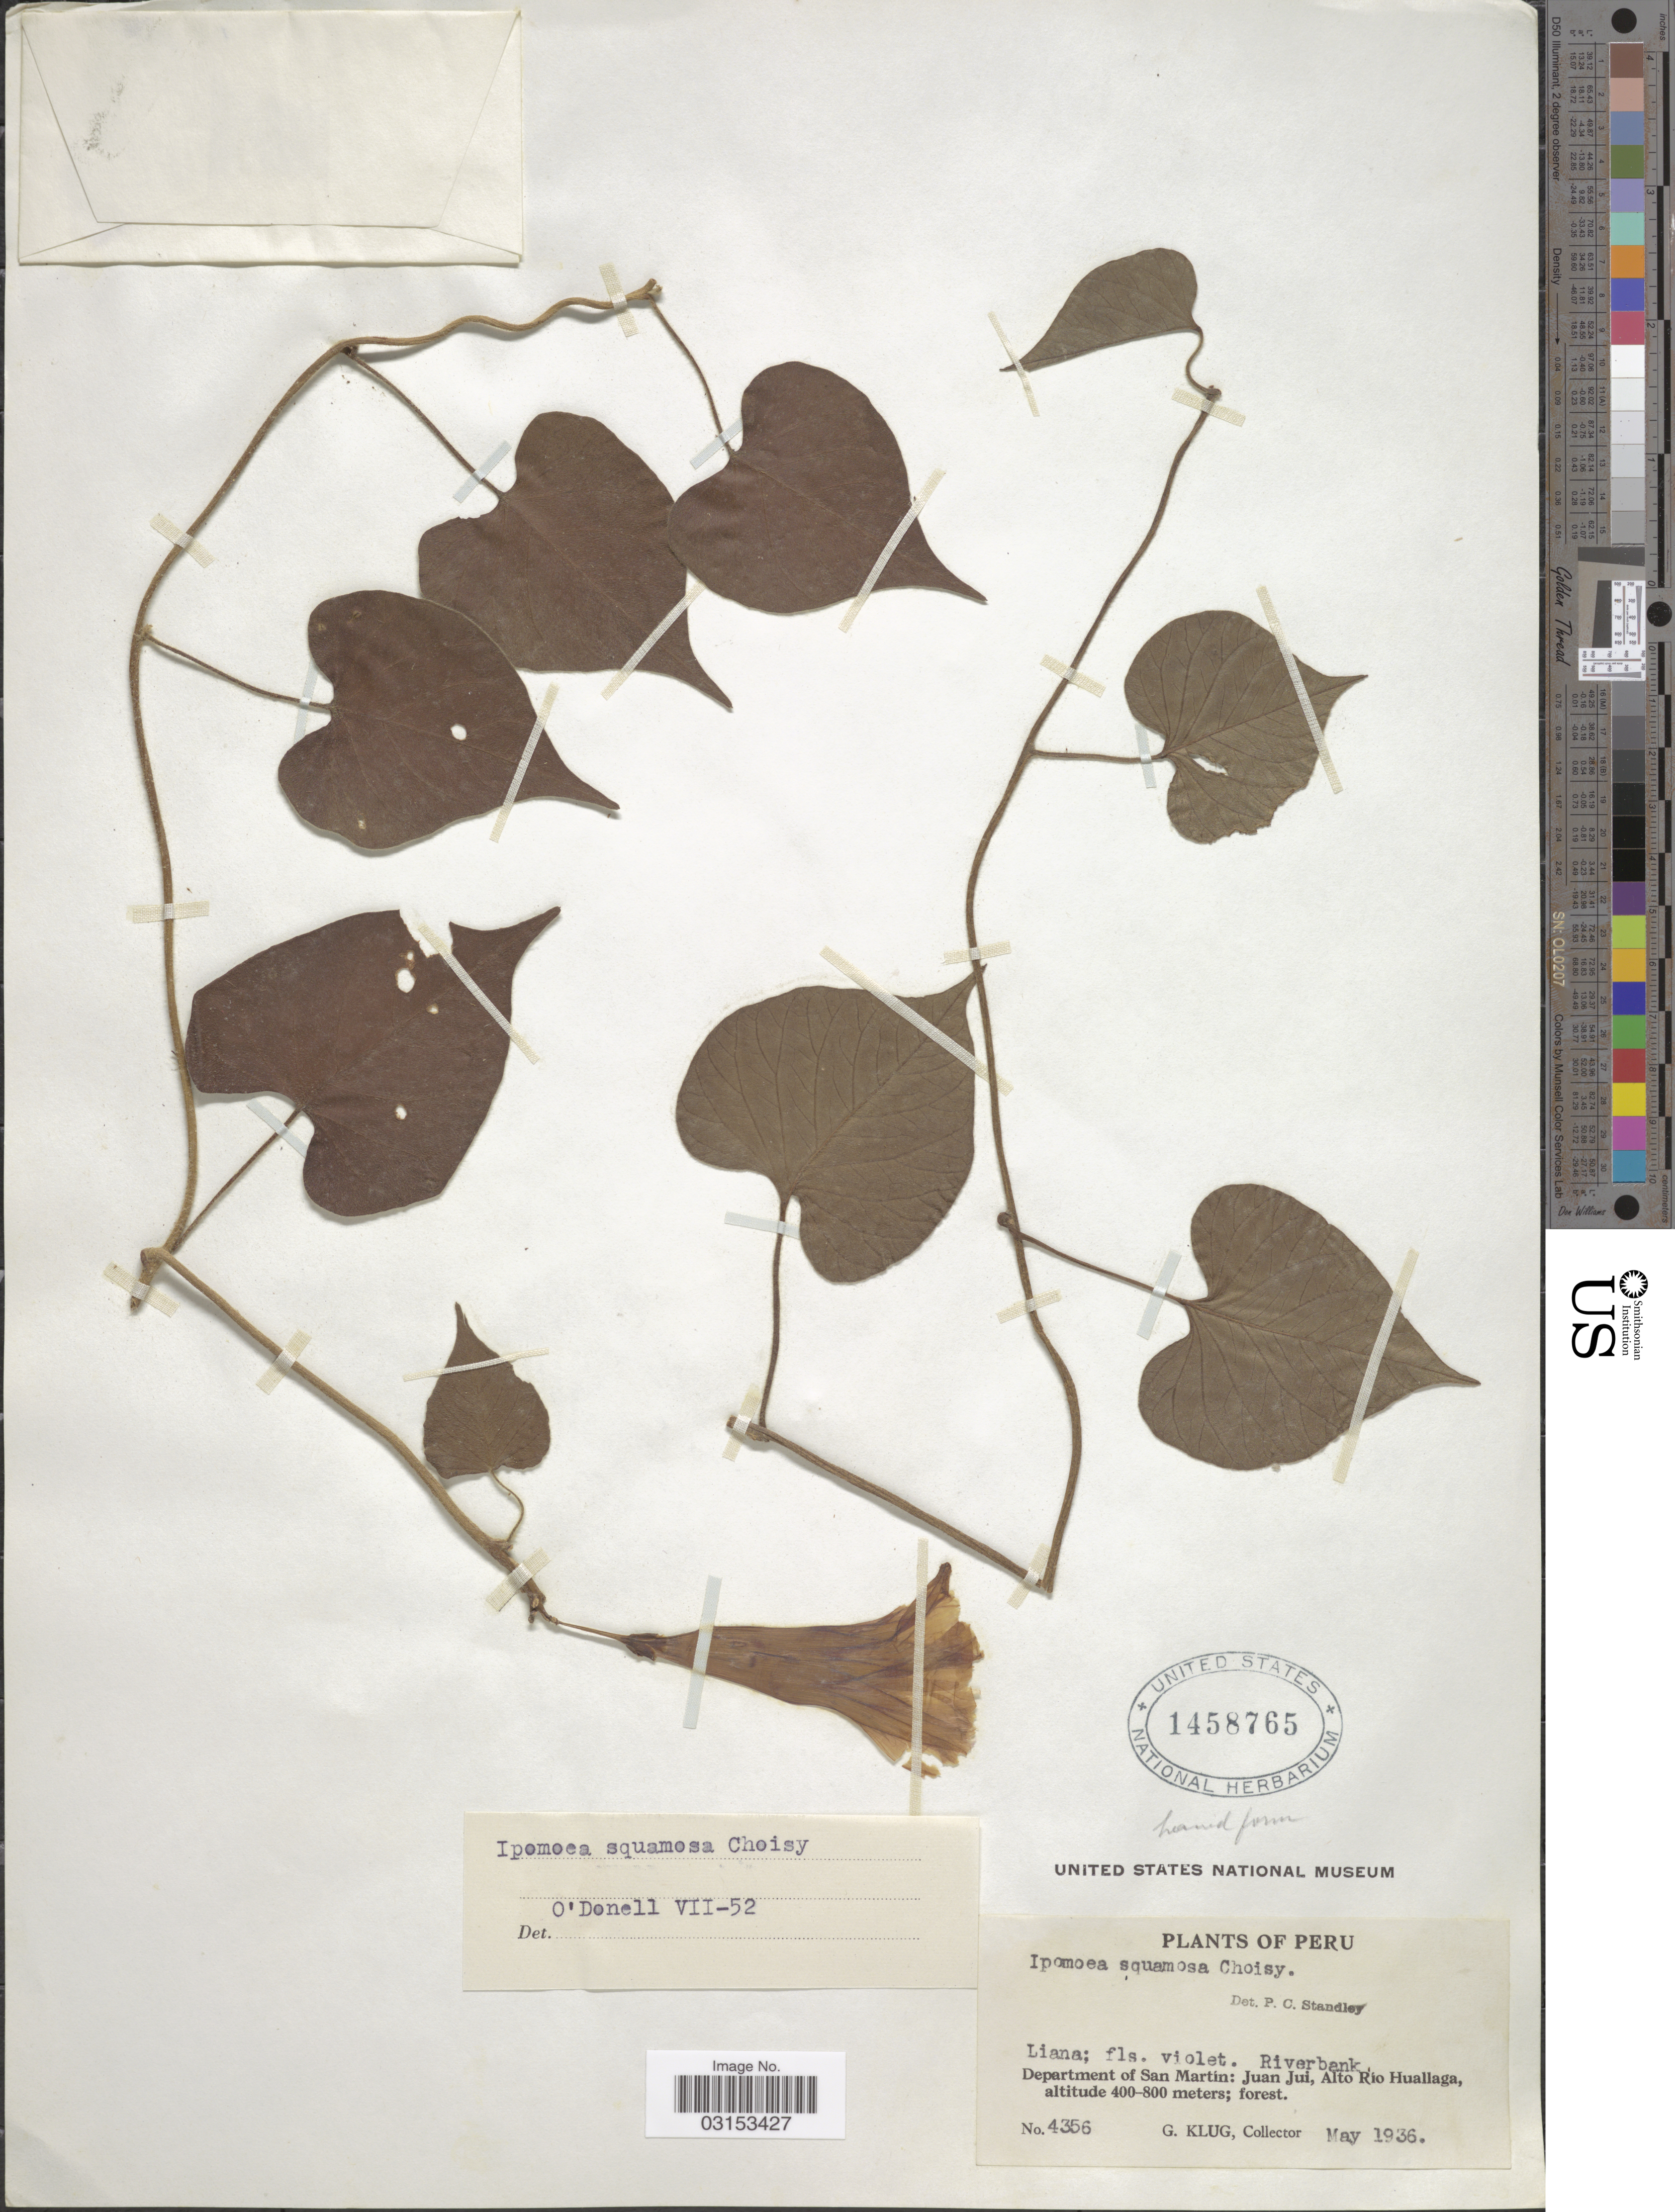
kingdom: Plantae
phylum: Tracheophyta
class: Magnoliopsida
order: Solanales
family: Convolvulaceae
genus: Ipomoea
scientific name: Ipomoea squamosa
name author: Choisy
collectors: G. Klug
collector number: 4356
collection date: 1936-05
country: Peru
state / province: San Martín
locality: Department of San Martín: Juan Jui, Alto Río Huallaga.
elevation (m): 400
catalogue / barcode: US 1458765